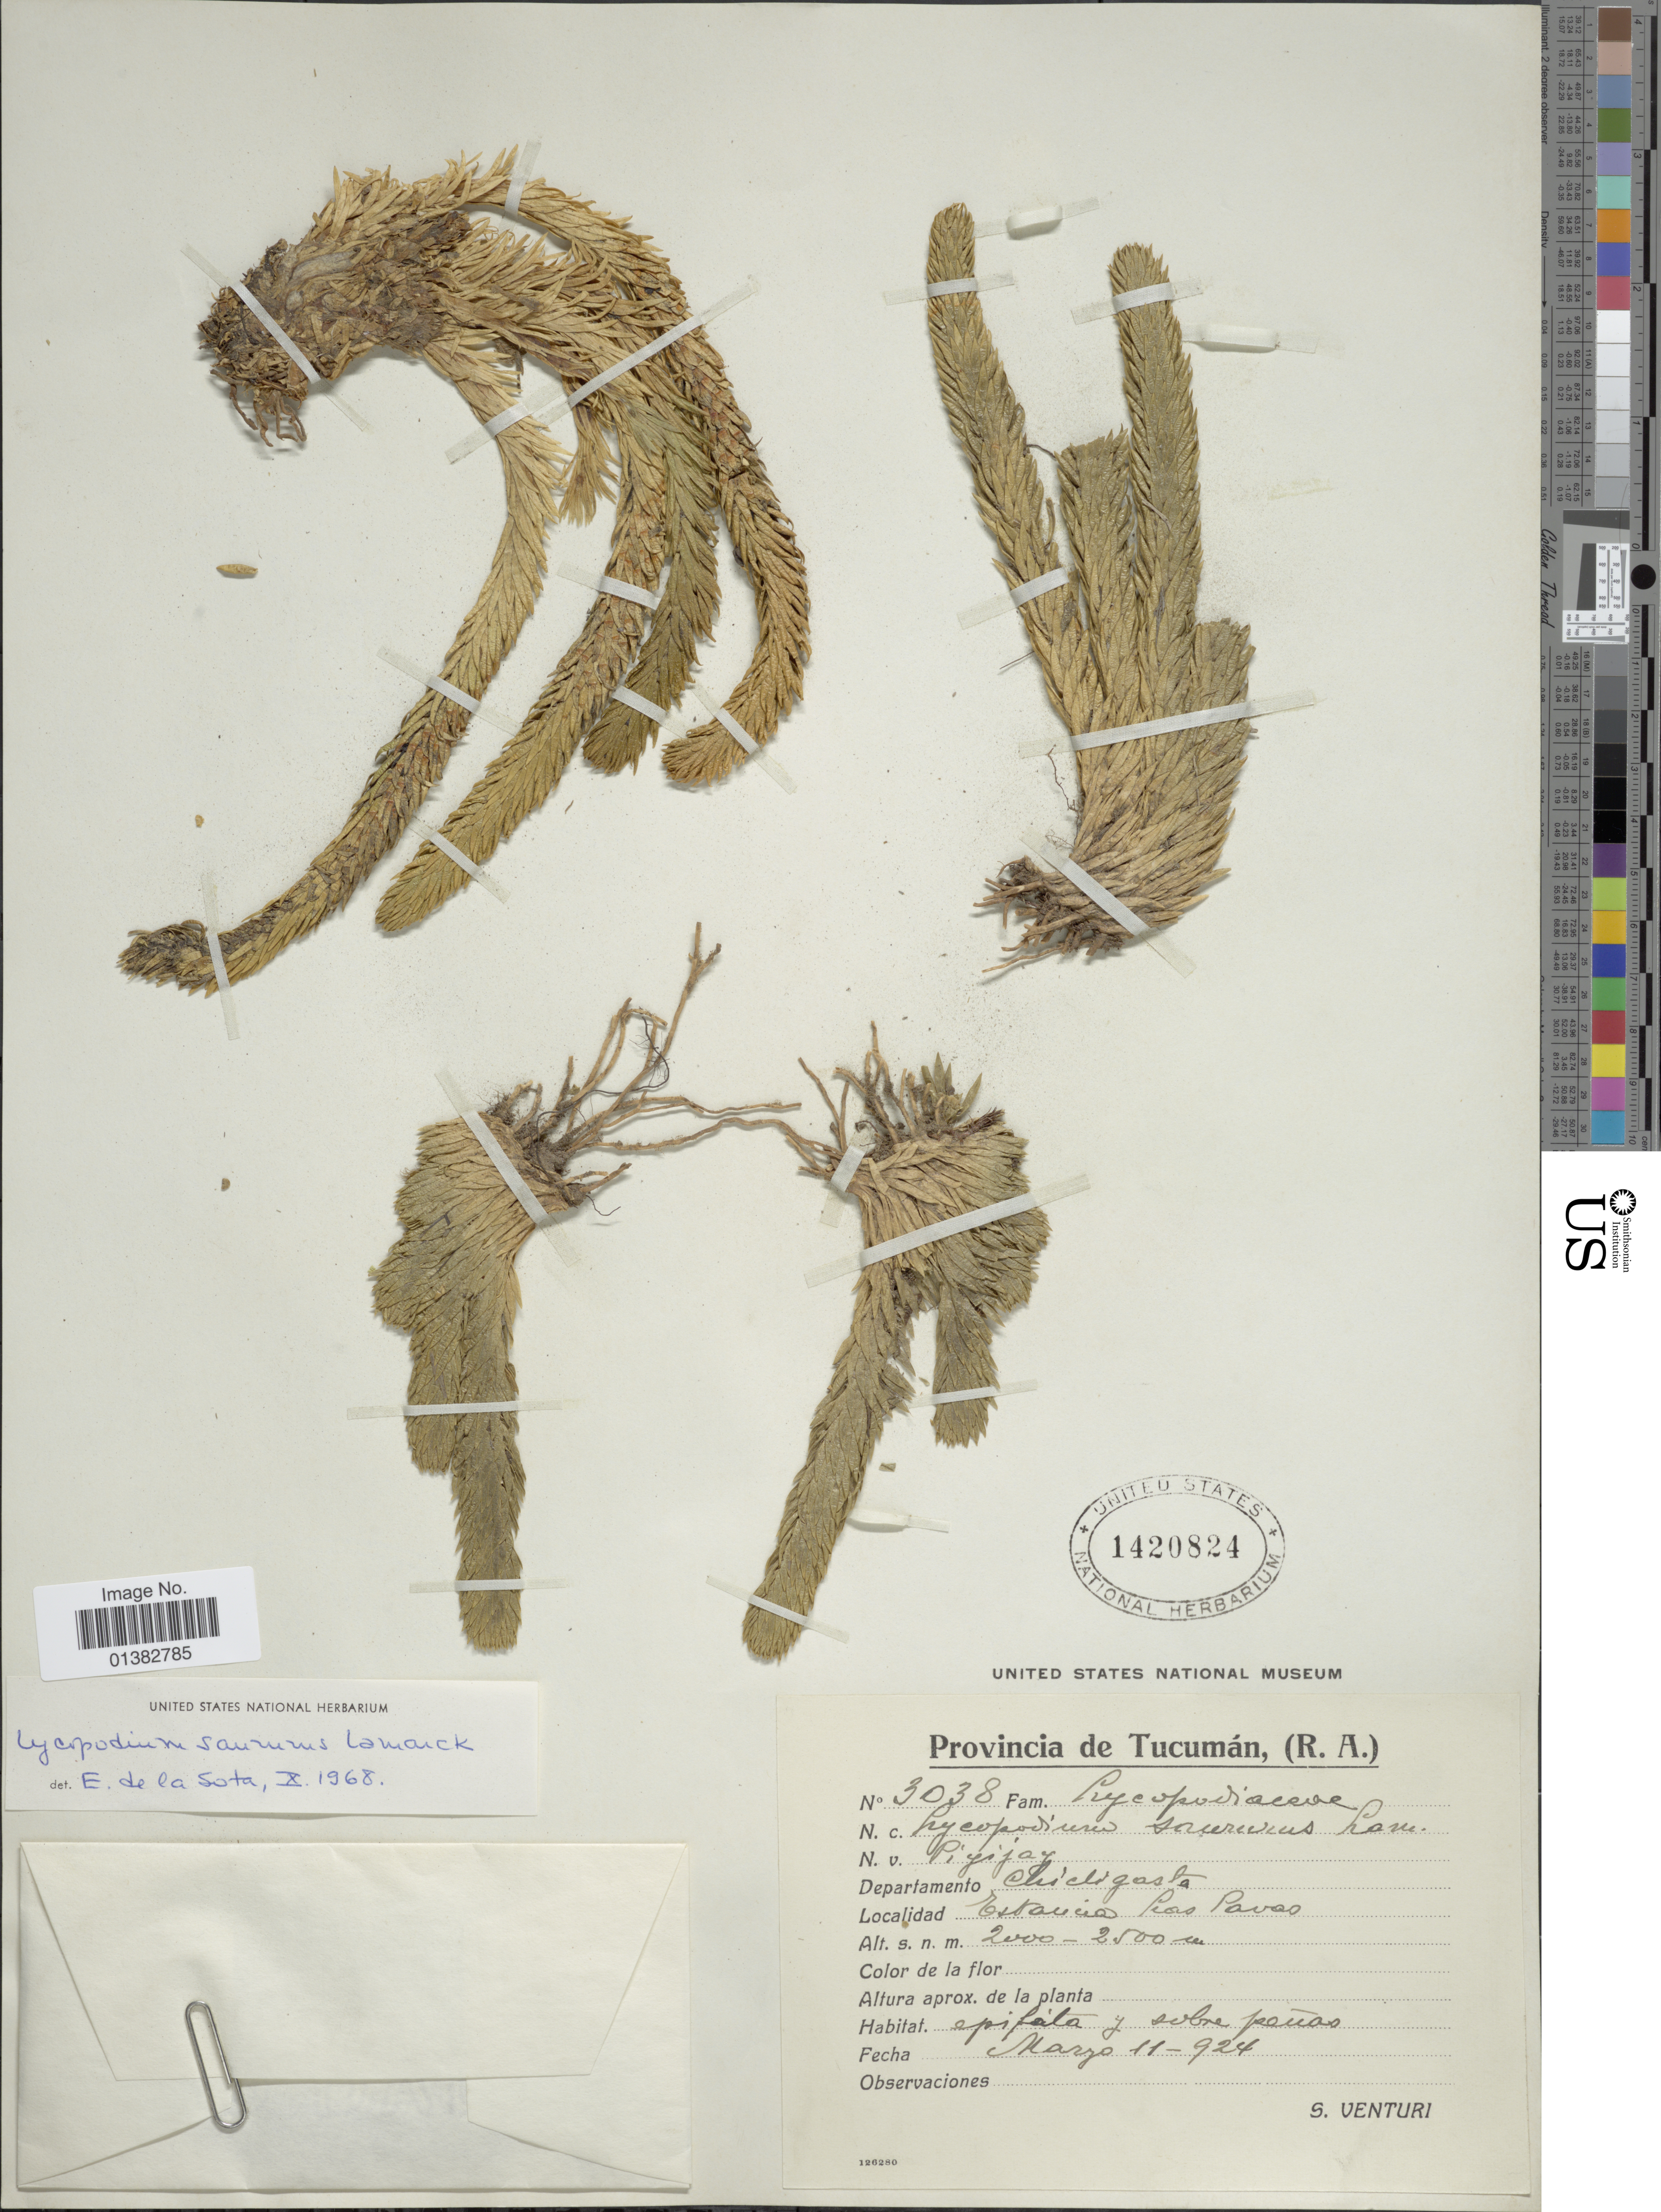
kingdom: Plantae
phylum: Tracheophyta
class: Lycopodiopsida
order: Lycopodiales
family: Lycopodiaceae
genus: Phlegmariurus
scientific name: Phlegmariurus saururus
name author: (Lam.) B. Øllg.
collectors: S. Venturi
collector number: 3038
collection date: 1924-03-11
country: Argentina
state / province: Tucuman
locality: Departamento Chicligasta, Estancia Las Pavas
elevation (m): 2000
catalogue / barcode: US 1420824